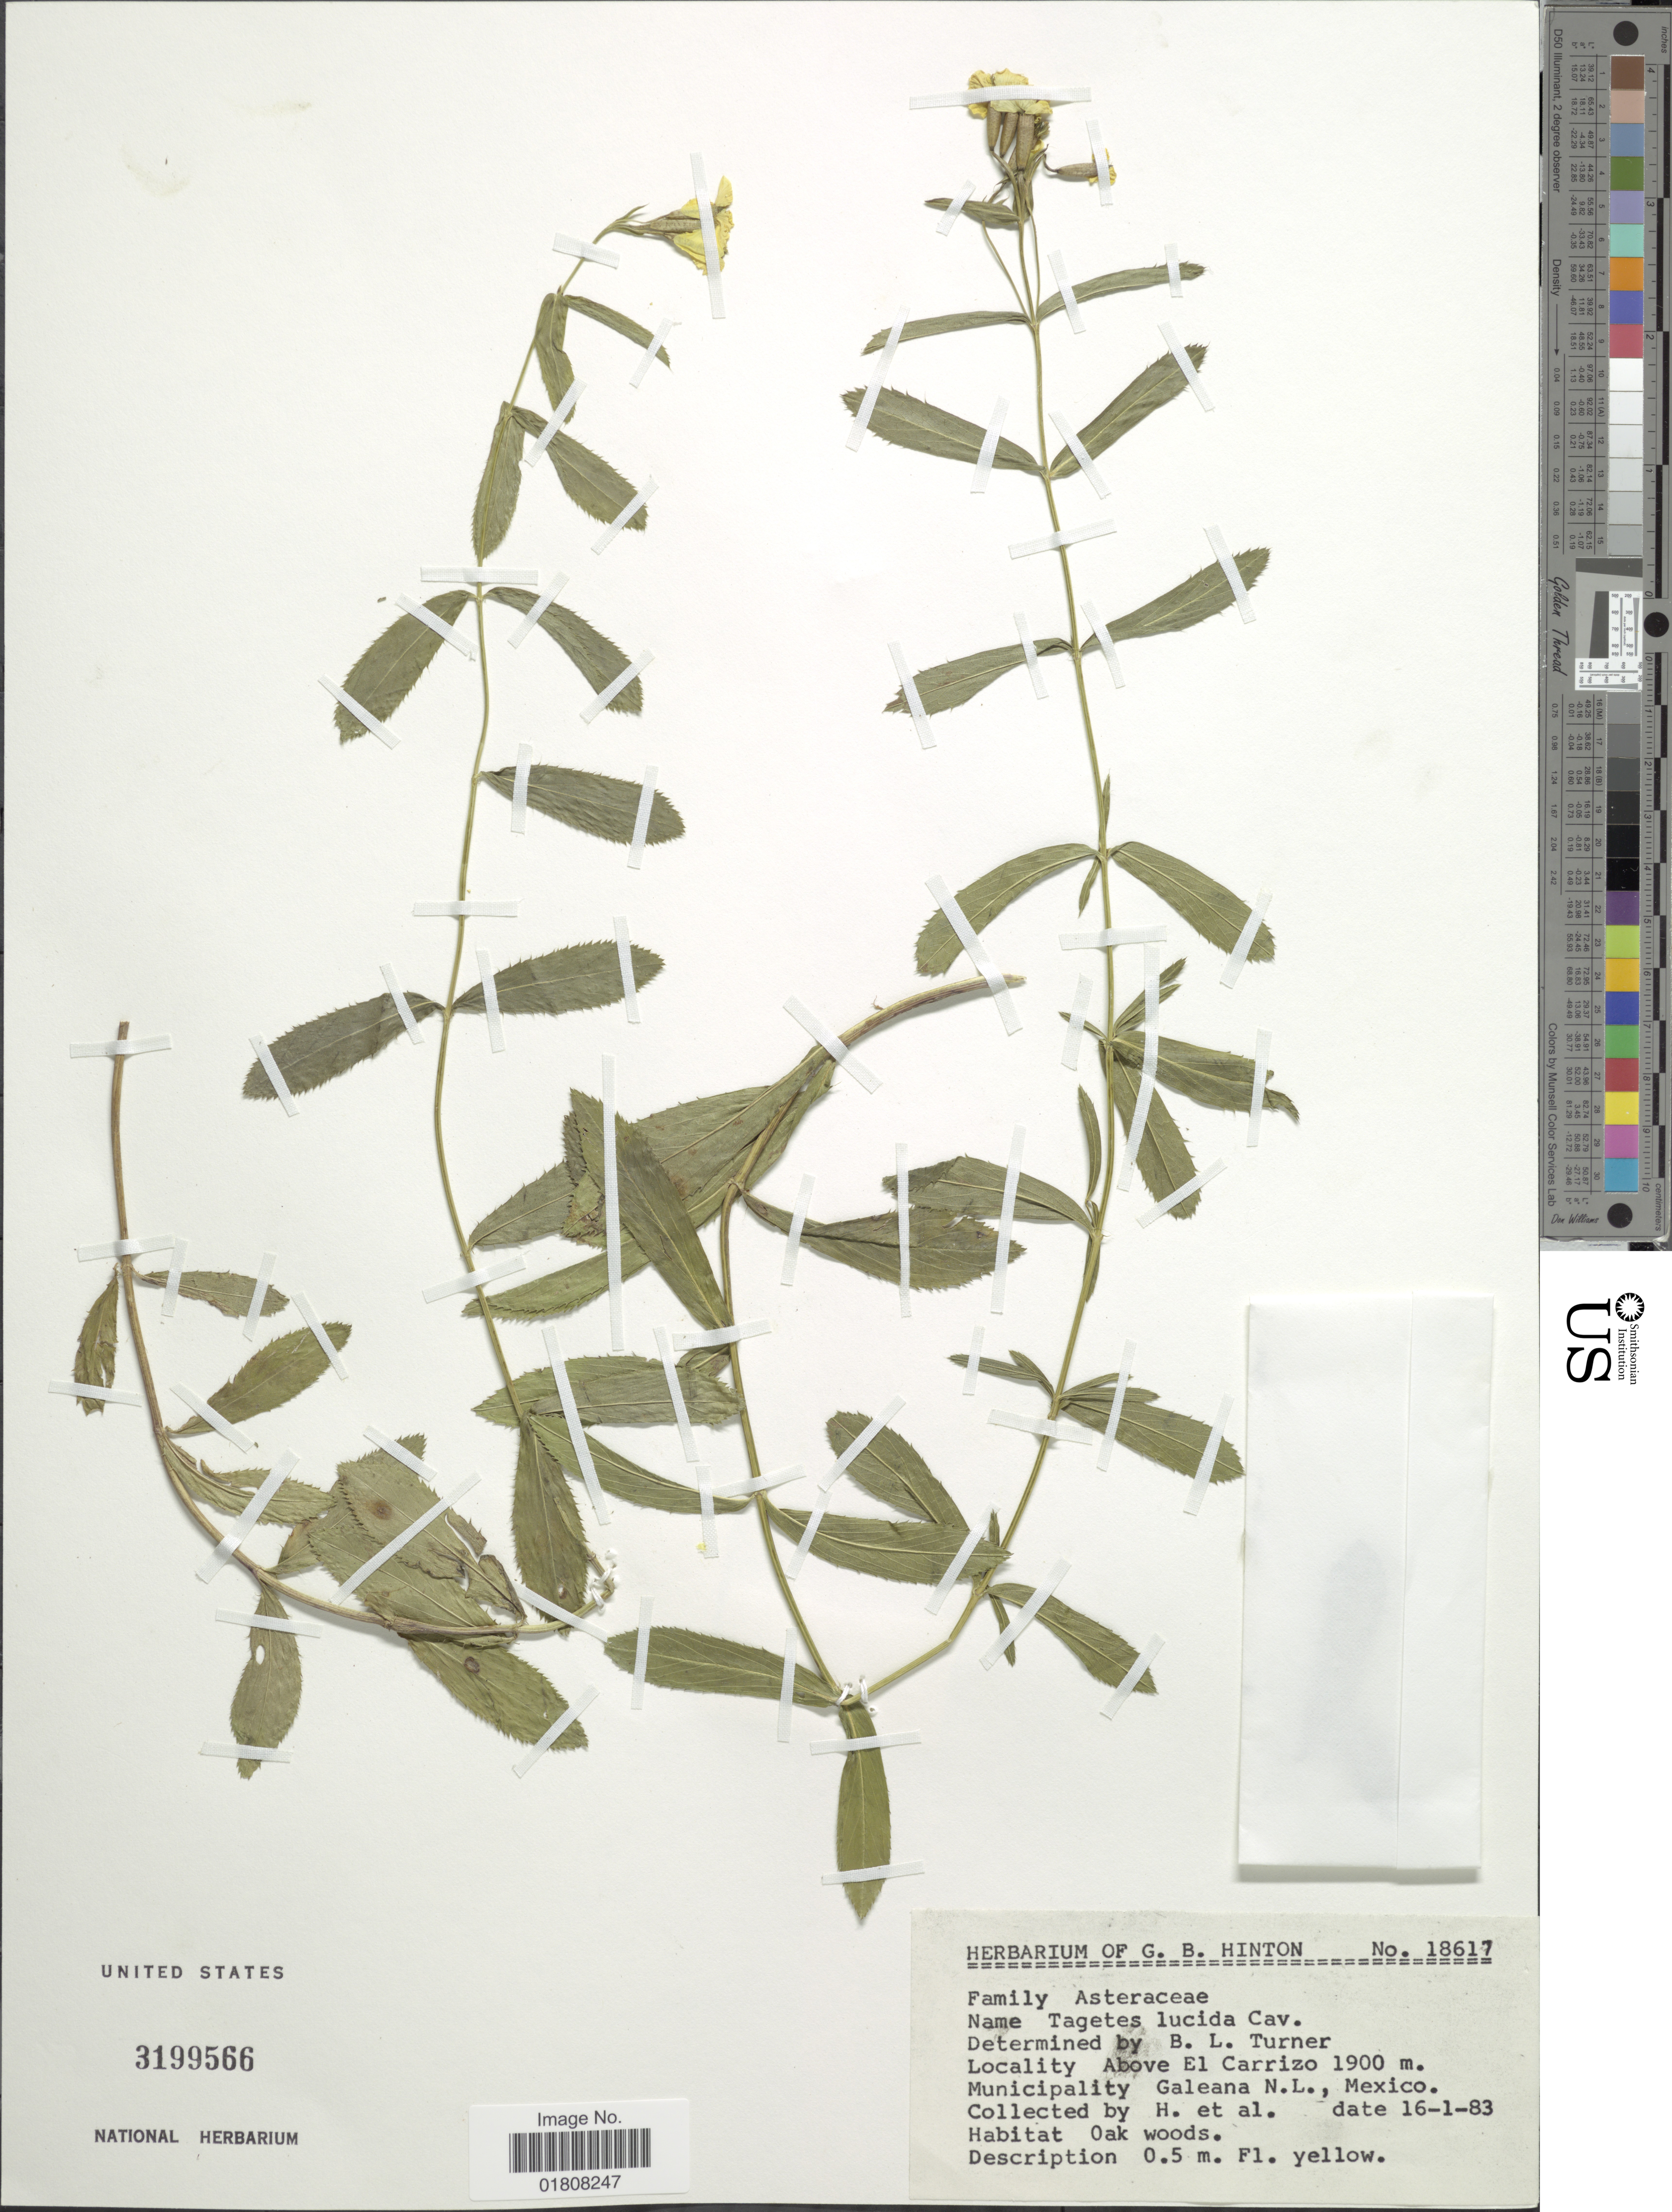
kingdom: Plantae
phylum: Tracheophyta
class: Magnoliopsida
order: Asterales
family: Asteraceae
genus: Tagetes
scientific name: Tagetes lucida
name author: Cav.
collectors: G. B. Hinton & et al.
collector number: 18617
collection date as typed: Transcribed d/m/y: 16/1/83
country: Mexico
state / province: Nuevo León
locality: Above El Carrizo, Municipality Galeana, N. L.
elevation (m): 1900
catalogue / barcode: US 3199566